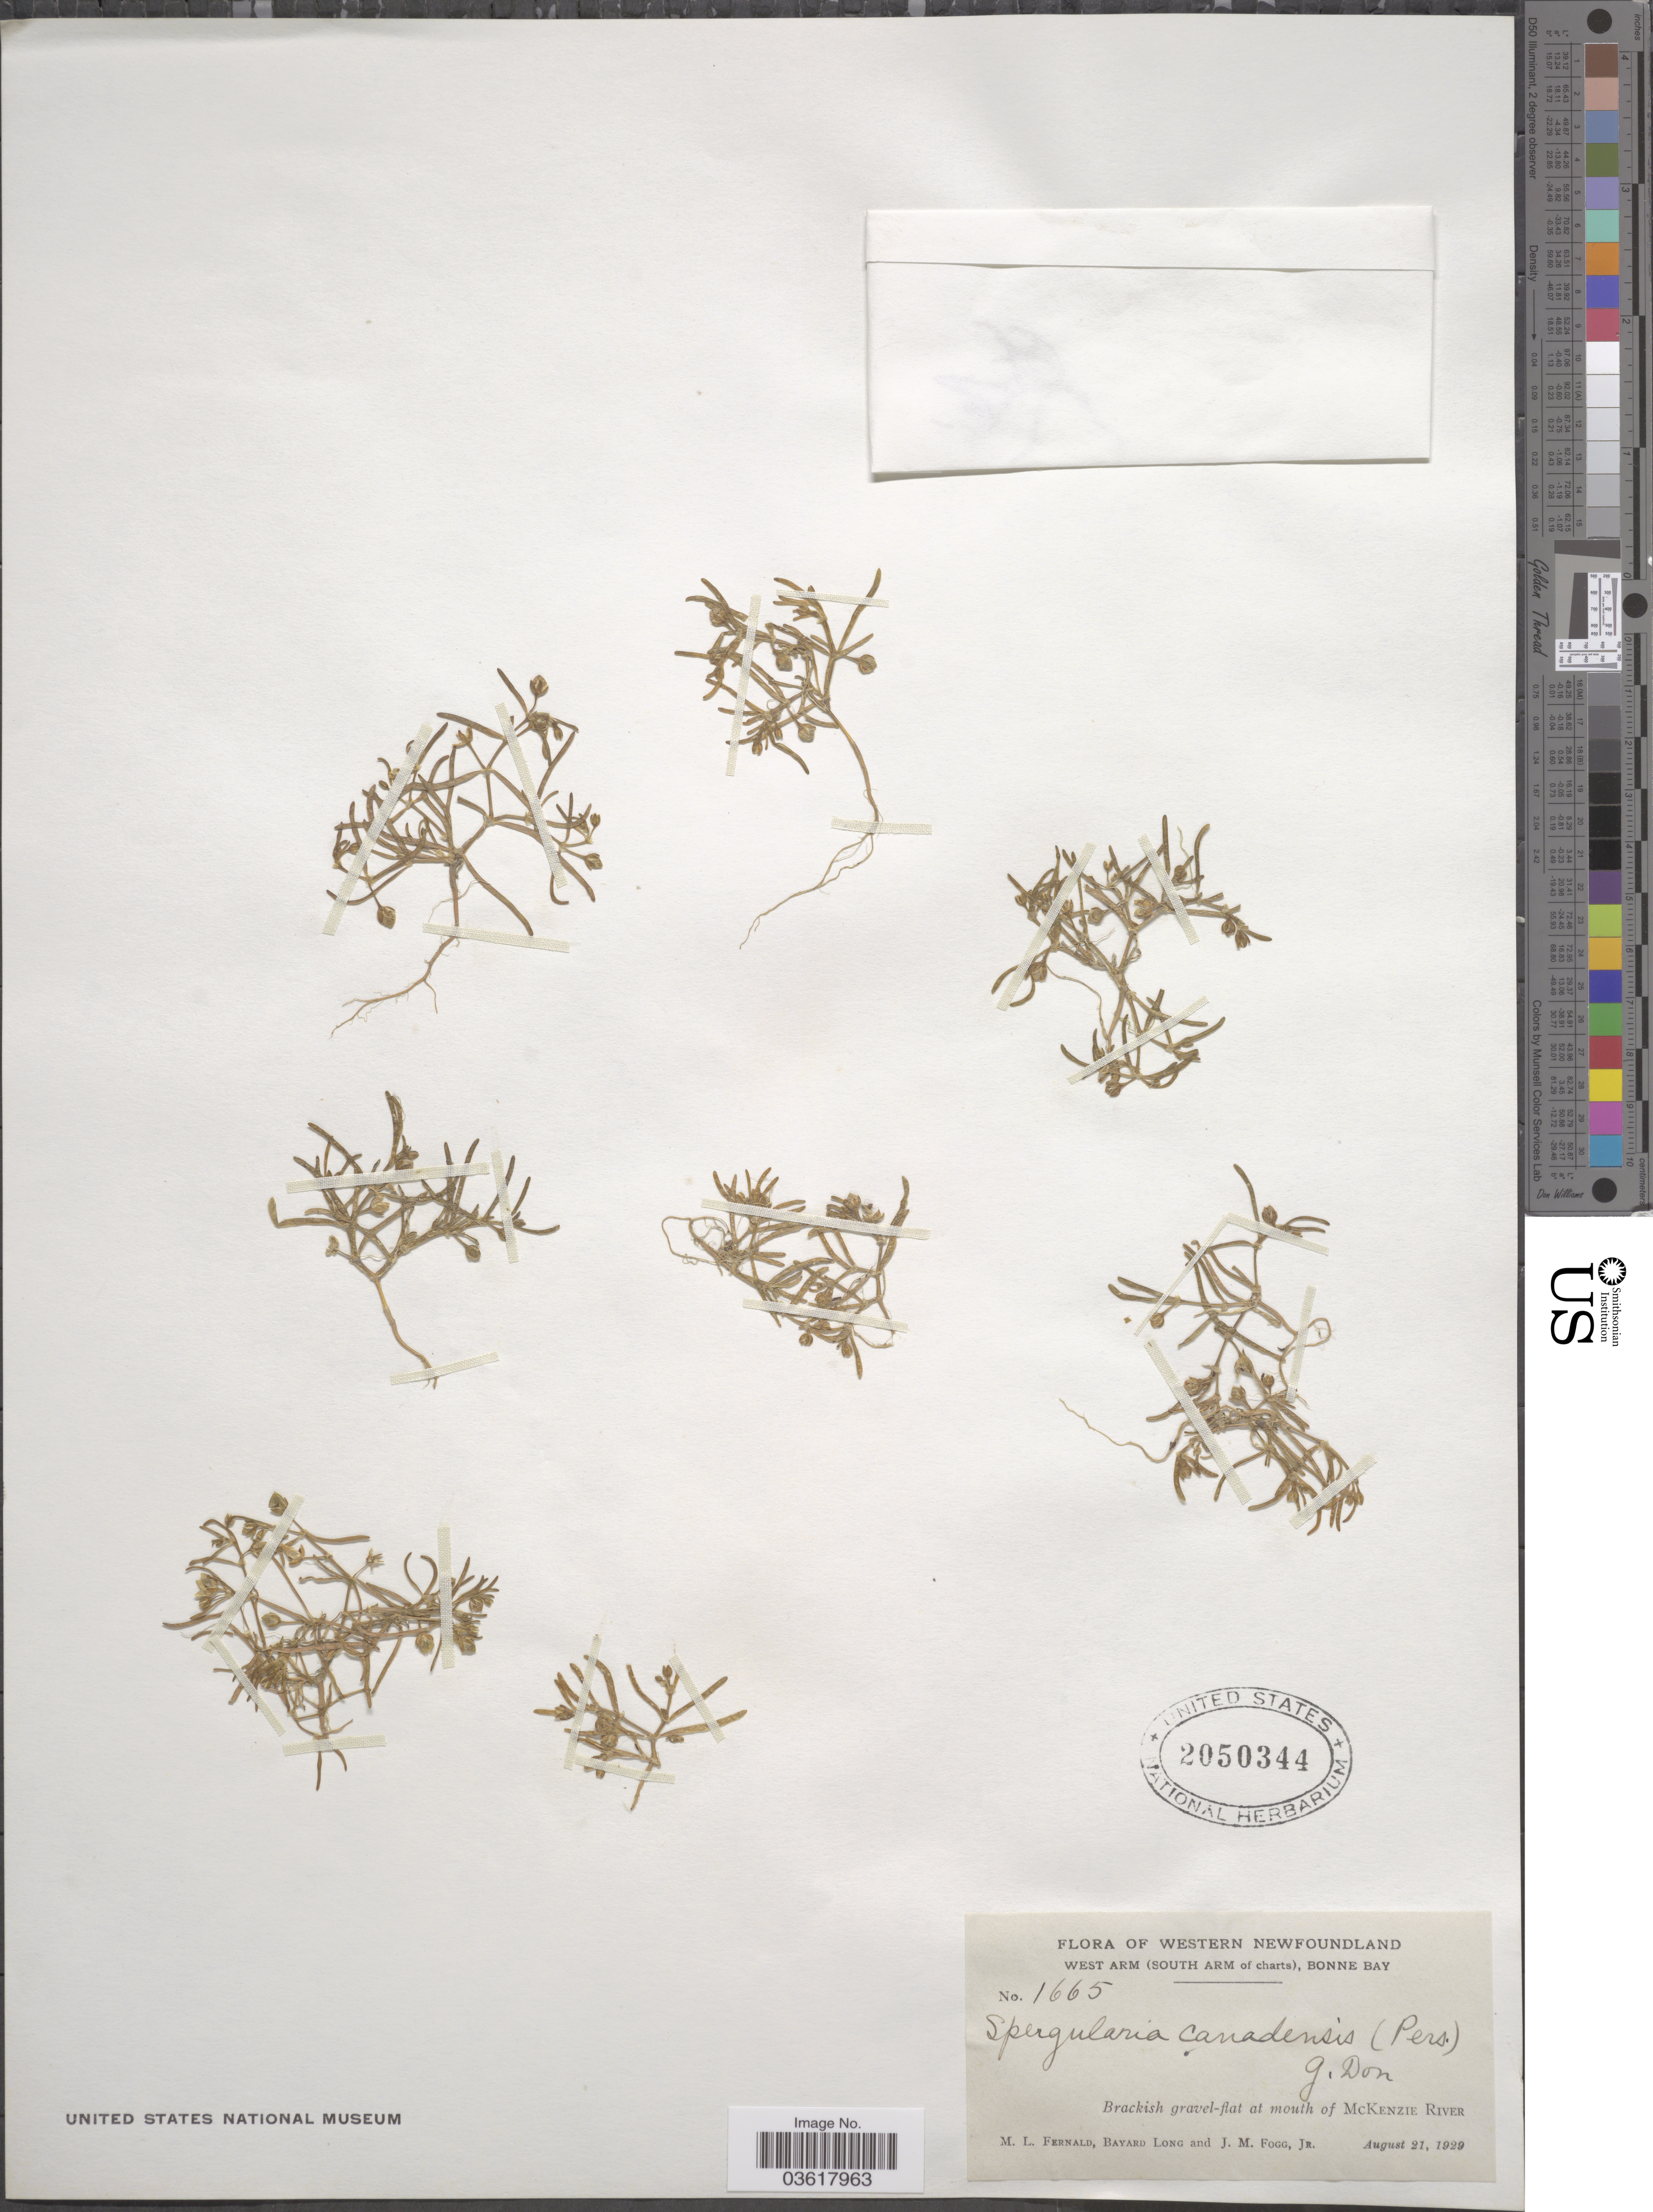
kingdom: Plantae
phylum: Tracheophyta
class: Magnoliopsida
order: Caryophyllales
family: Caryophyllaceae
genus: Spergularia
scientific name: Spergularia canadensis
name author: (Pers.) G. Don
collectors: M. L. Fernald, B. Long & J. Fogg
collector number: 1665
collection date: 1929-08-21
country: Canada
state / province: Newfoundland and Labrador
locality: Western Newfoundland. West Arm (South Arm of charts), Bonne Bay. Mouth of McKenzie River.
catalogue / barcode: US 2050344